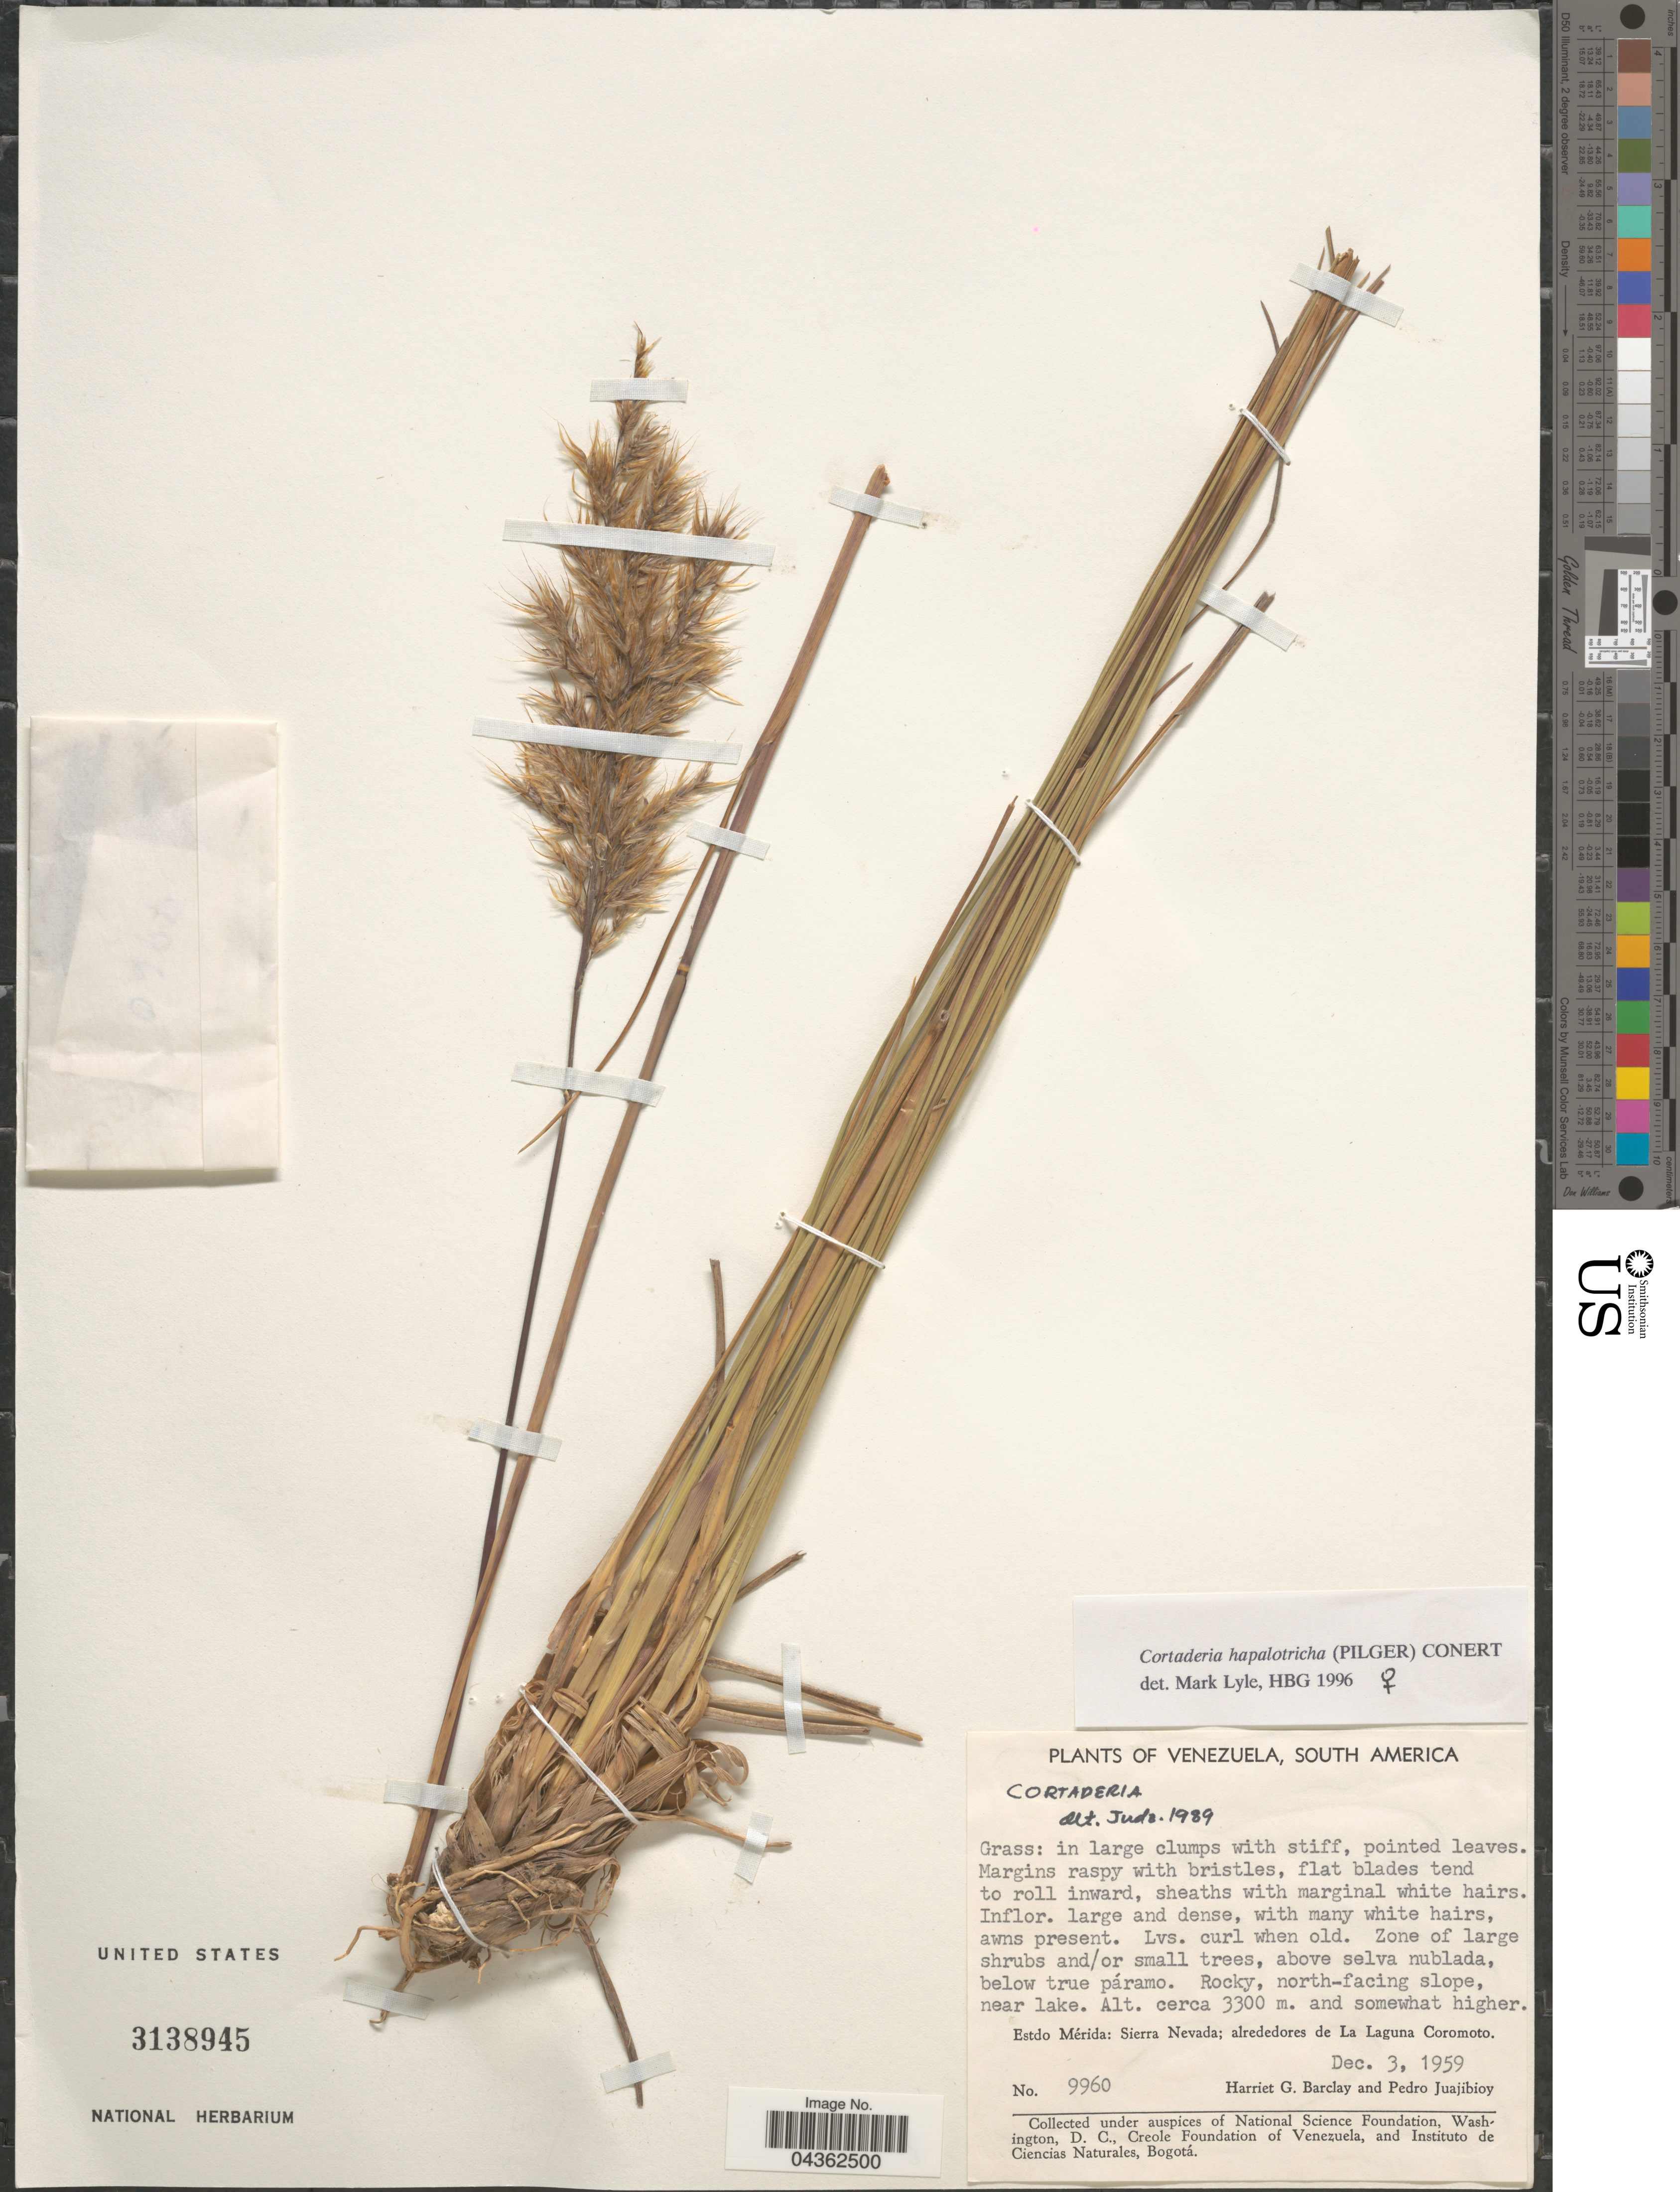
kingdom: Plantae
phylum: Tracheophyta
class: Liliopsida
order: Poales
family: Poaceae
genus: Cortaderia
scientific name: Cortaderia hapalotricha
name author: (Pilg.) Conert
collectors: H. G. Barclay & P. Juajibioy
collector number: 9960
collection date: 1959-12-03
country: Venezuela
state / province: Merida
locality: Rocky, north-facing slope, near lake. Sierra Nevada; alrededores de La Laguna Coromoto.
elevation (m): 3300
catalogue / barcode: US 3138945